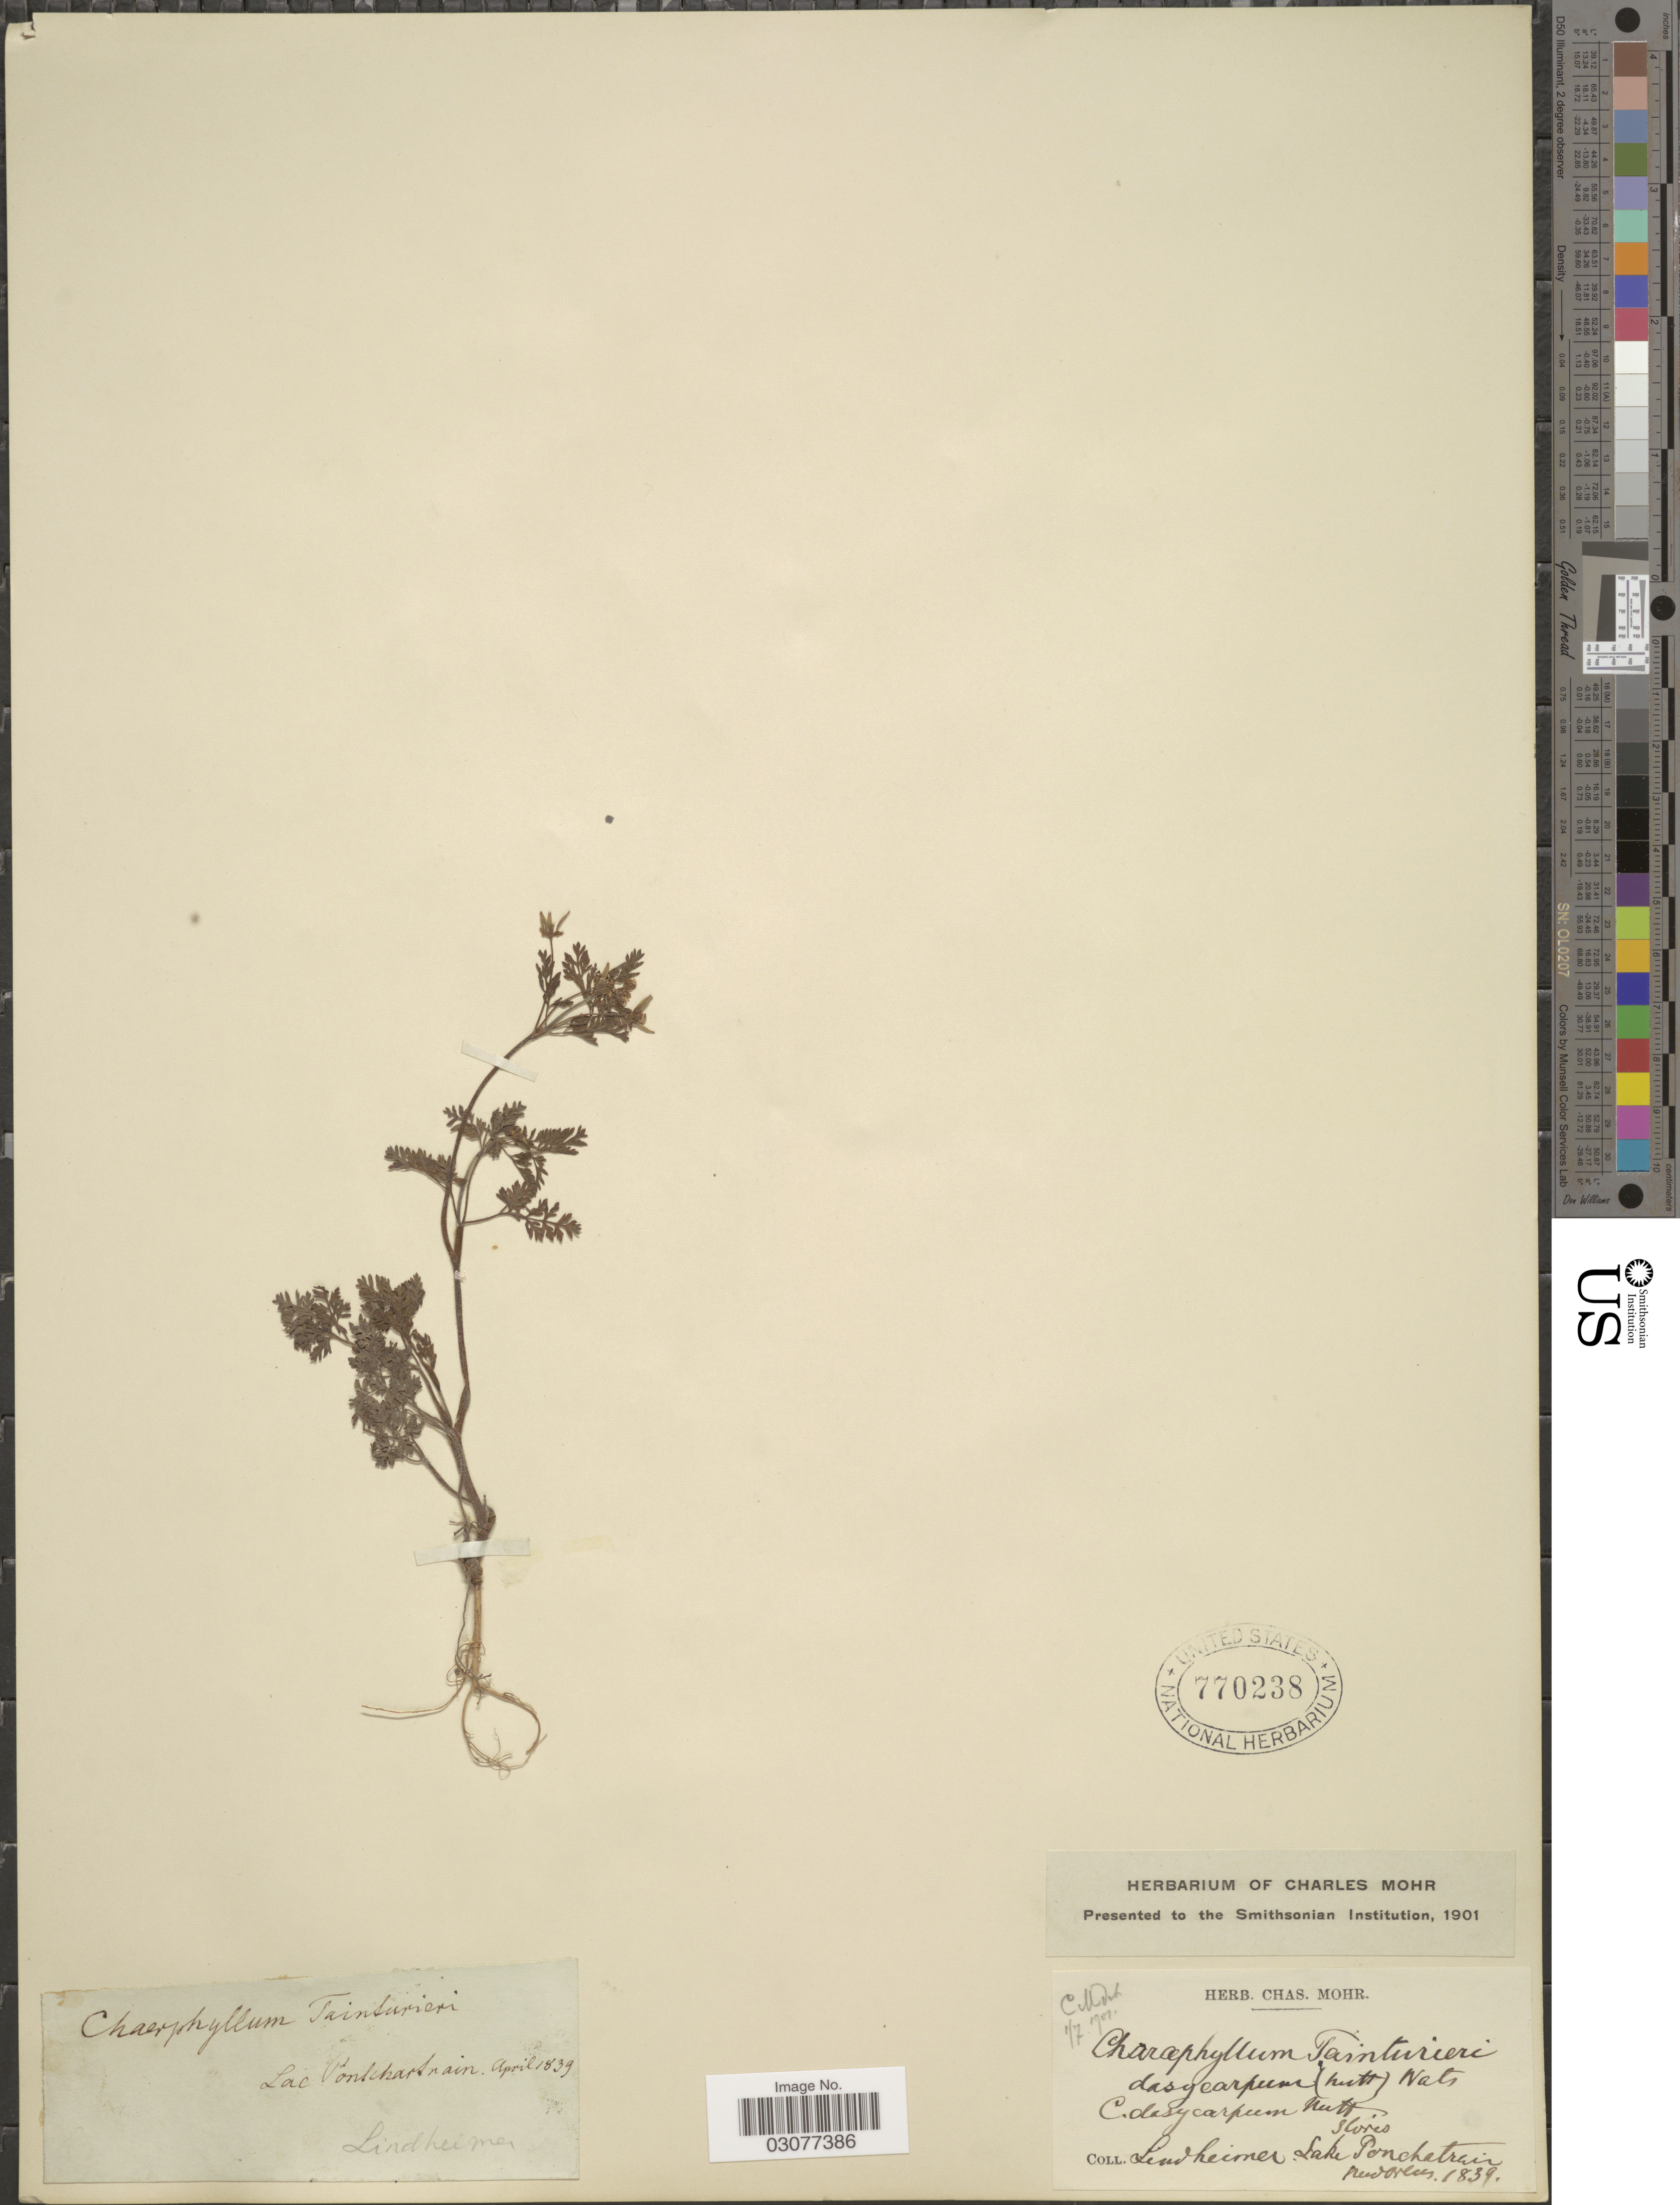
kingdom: Plantae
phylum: Tracheophyta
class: Magnoliopsida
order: Apiales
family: Apiaceae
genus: Chaerophyllum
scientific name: Chaerophyllum dasycarpum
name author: (Hook. ex S. Watson) Nutt.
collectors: -. Lindheimer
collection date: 1839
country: United States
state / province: Louisiana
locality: Lake Ponchatrain, New Orleans.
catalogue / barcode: US 770238